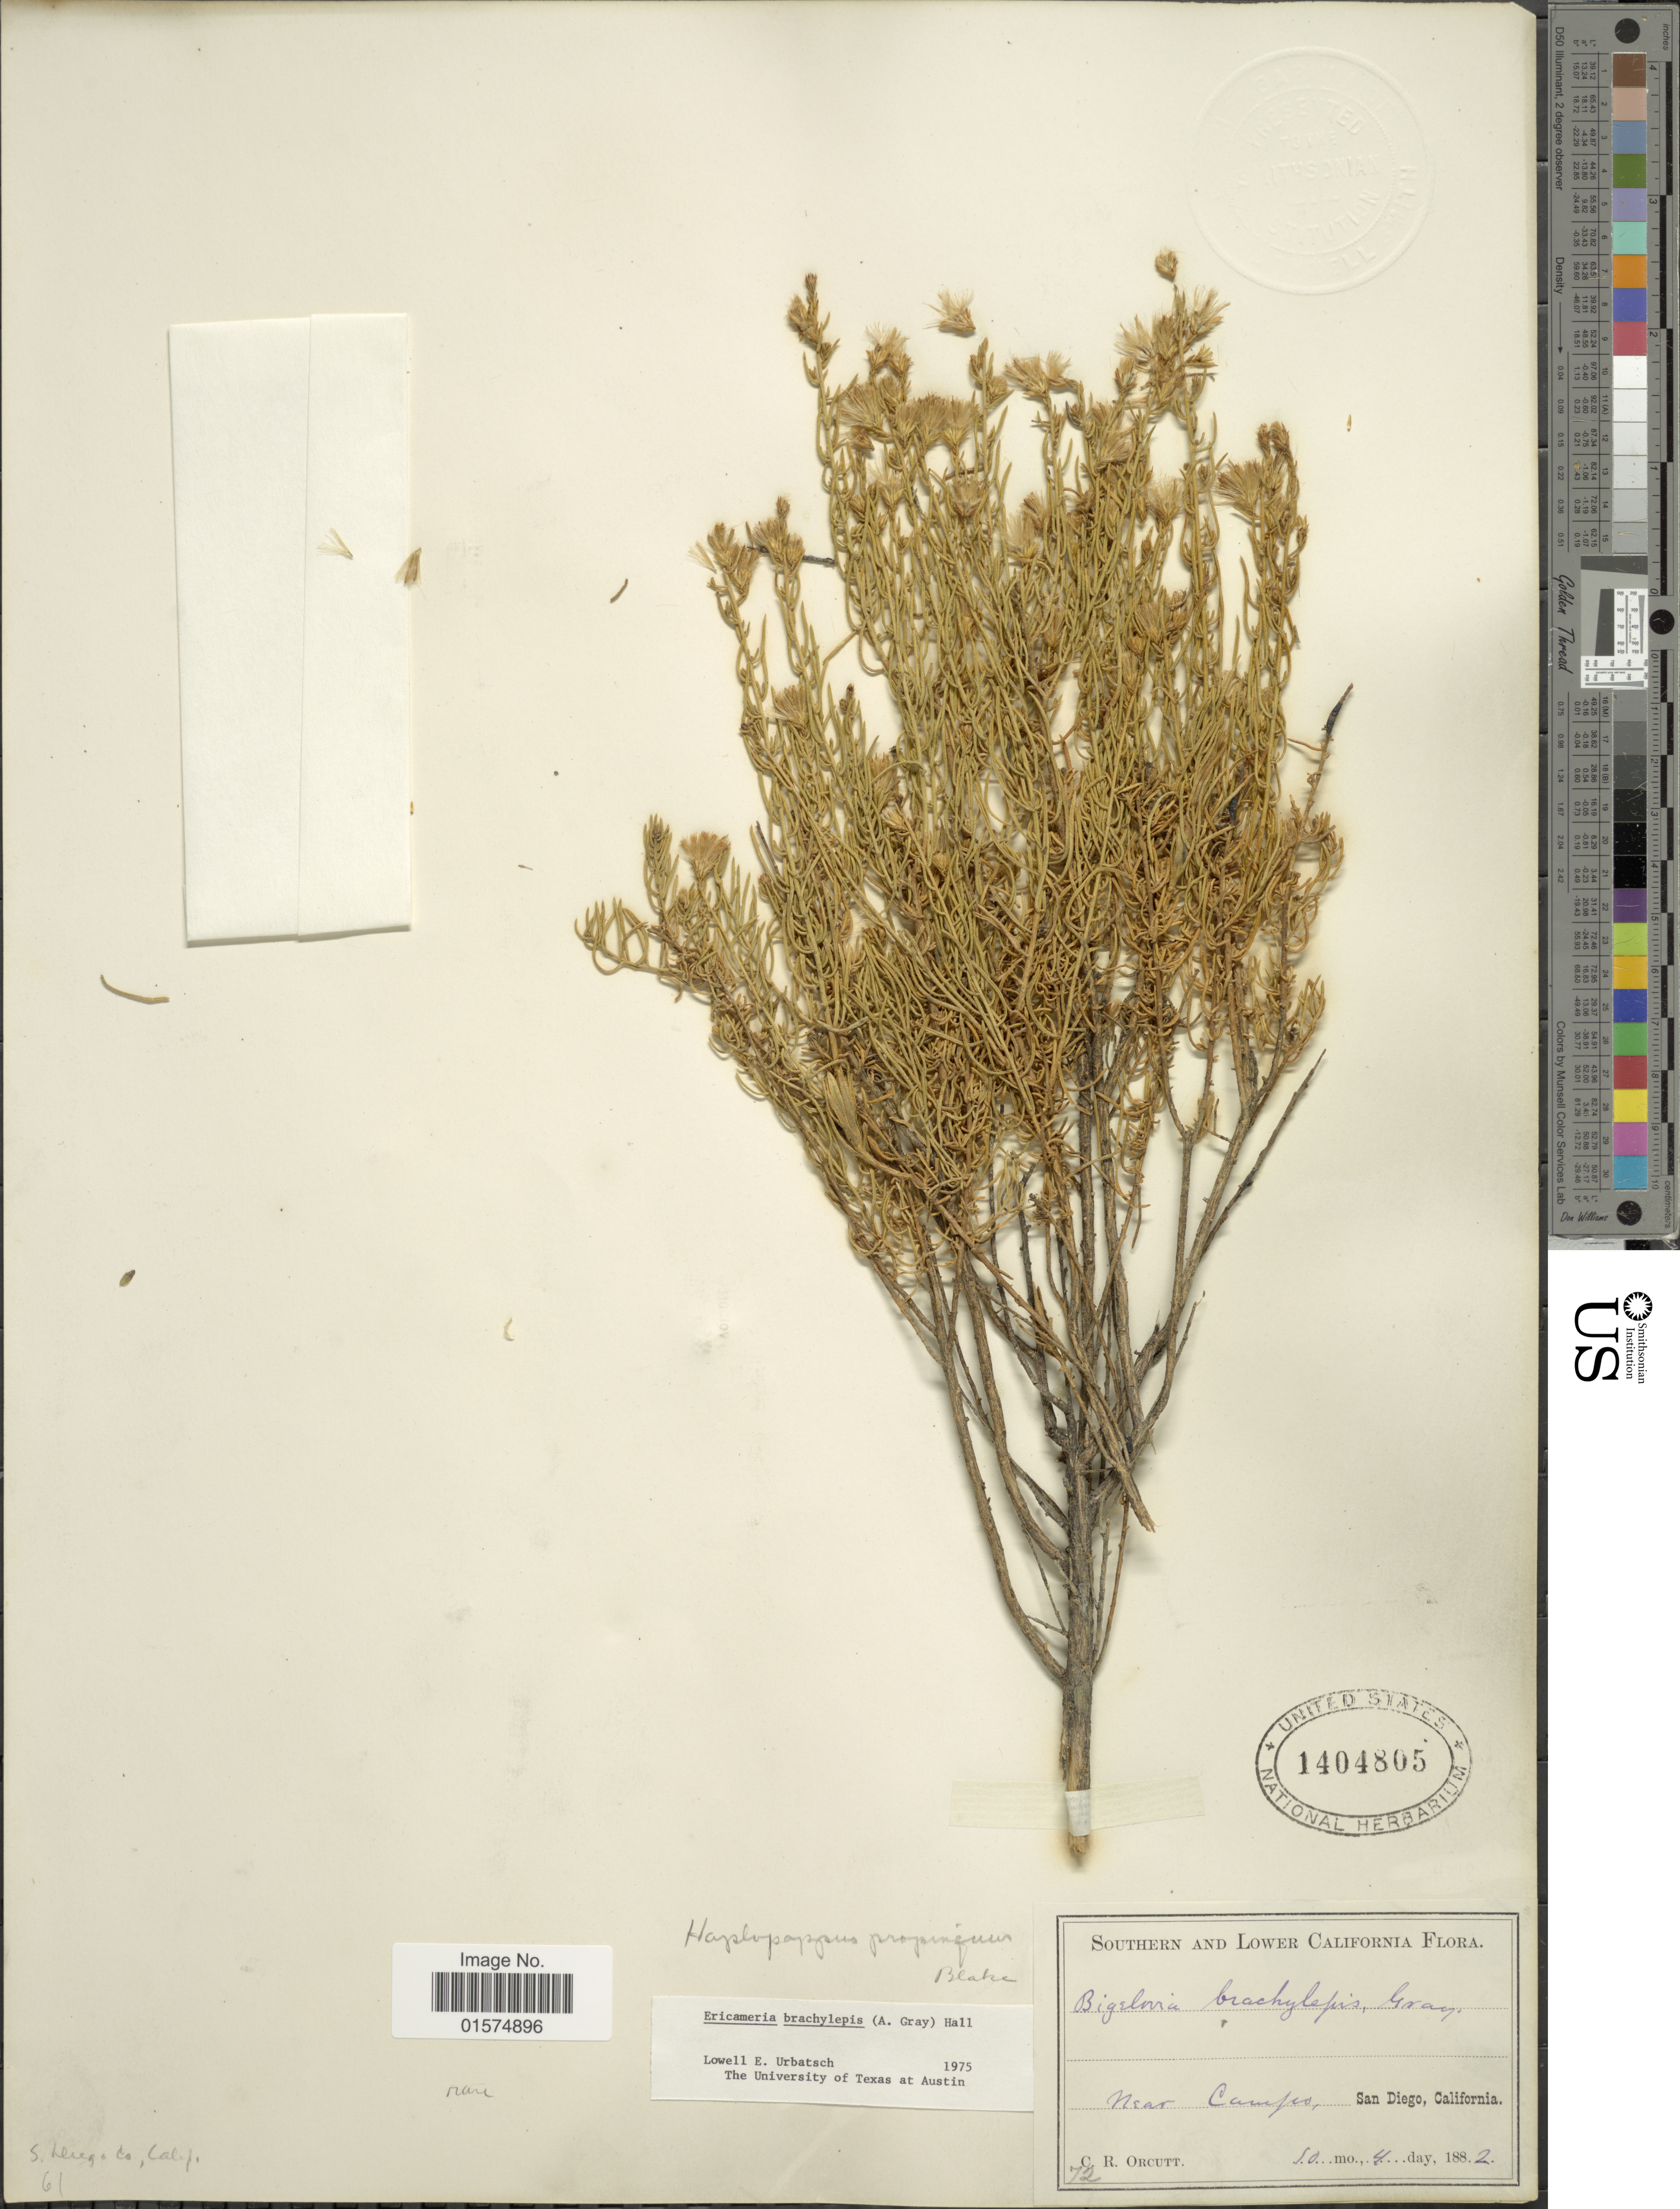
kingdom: Plantae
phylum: Tracheophyta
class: Magnoliopsida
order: Asterales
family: Asteraceae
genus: Ericameria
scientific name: Ericameria brachylepis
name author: (A. Gray) H.M. Hall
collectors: C. R. Orcutt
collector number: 72?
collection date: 1882-10-04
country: United States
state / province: California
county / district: San Diego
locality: Southern and Lower California. Near Campo, San Diego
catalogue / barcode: US 1404805